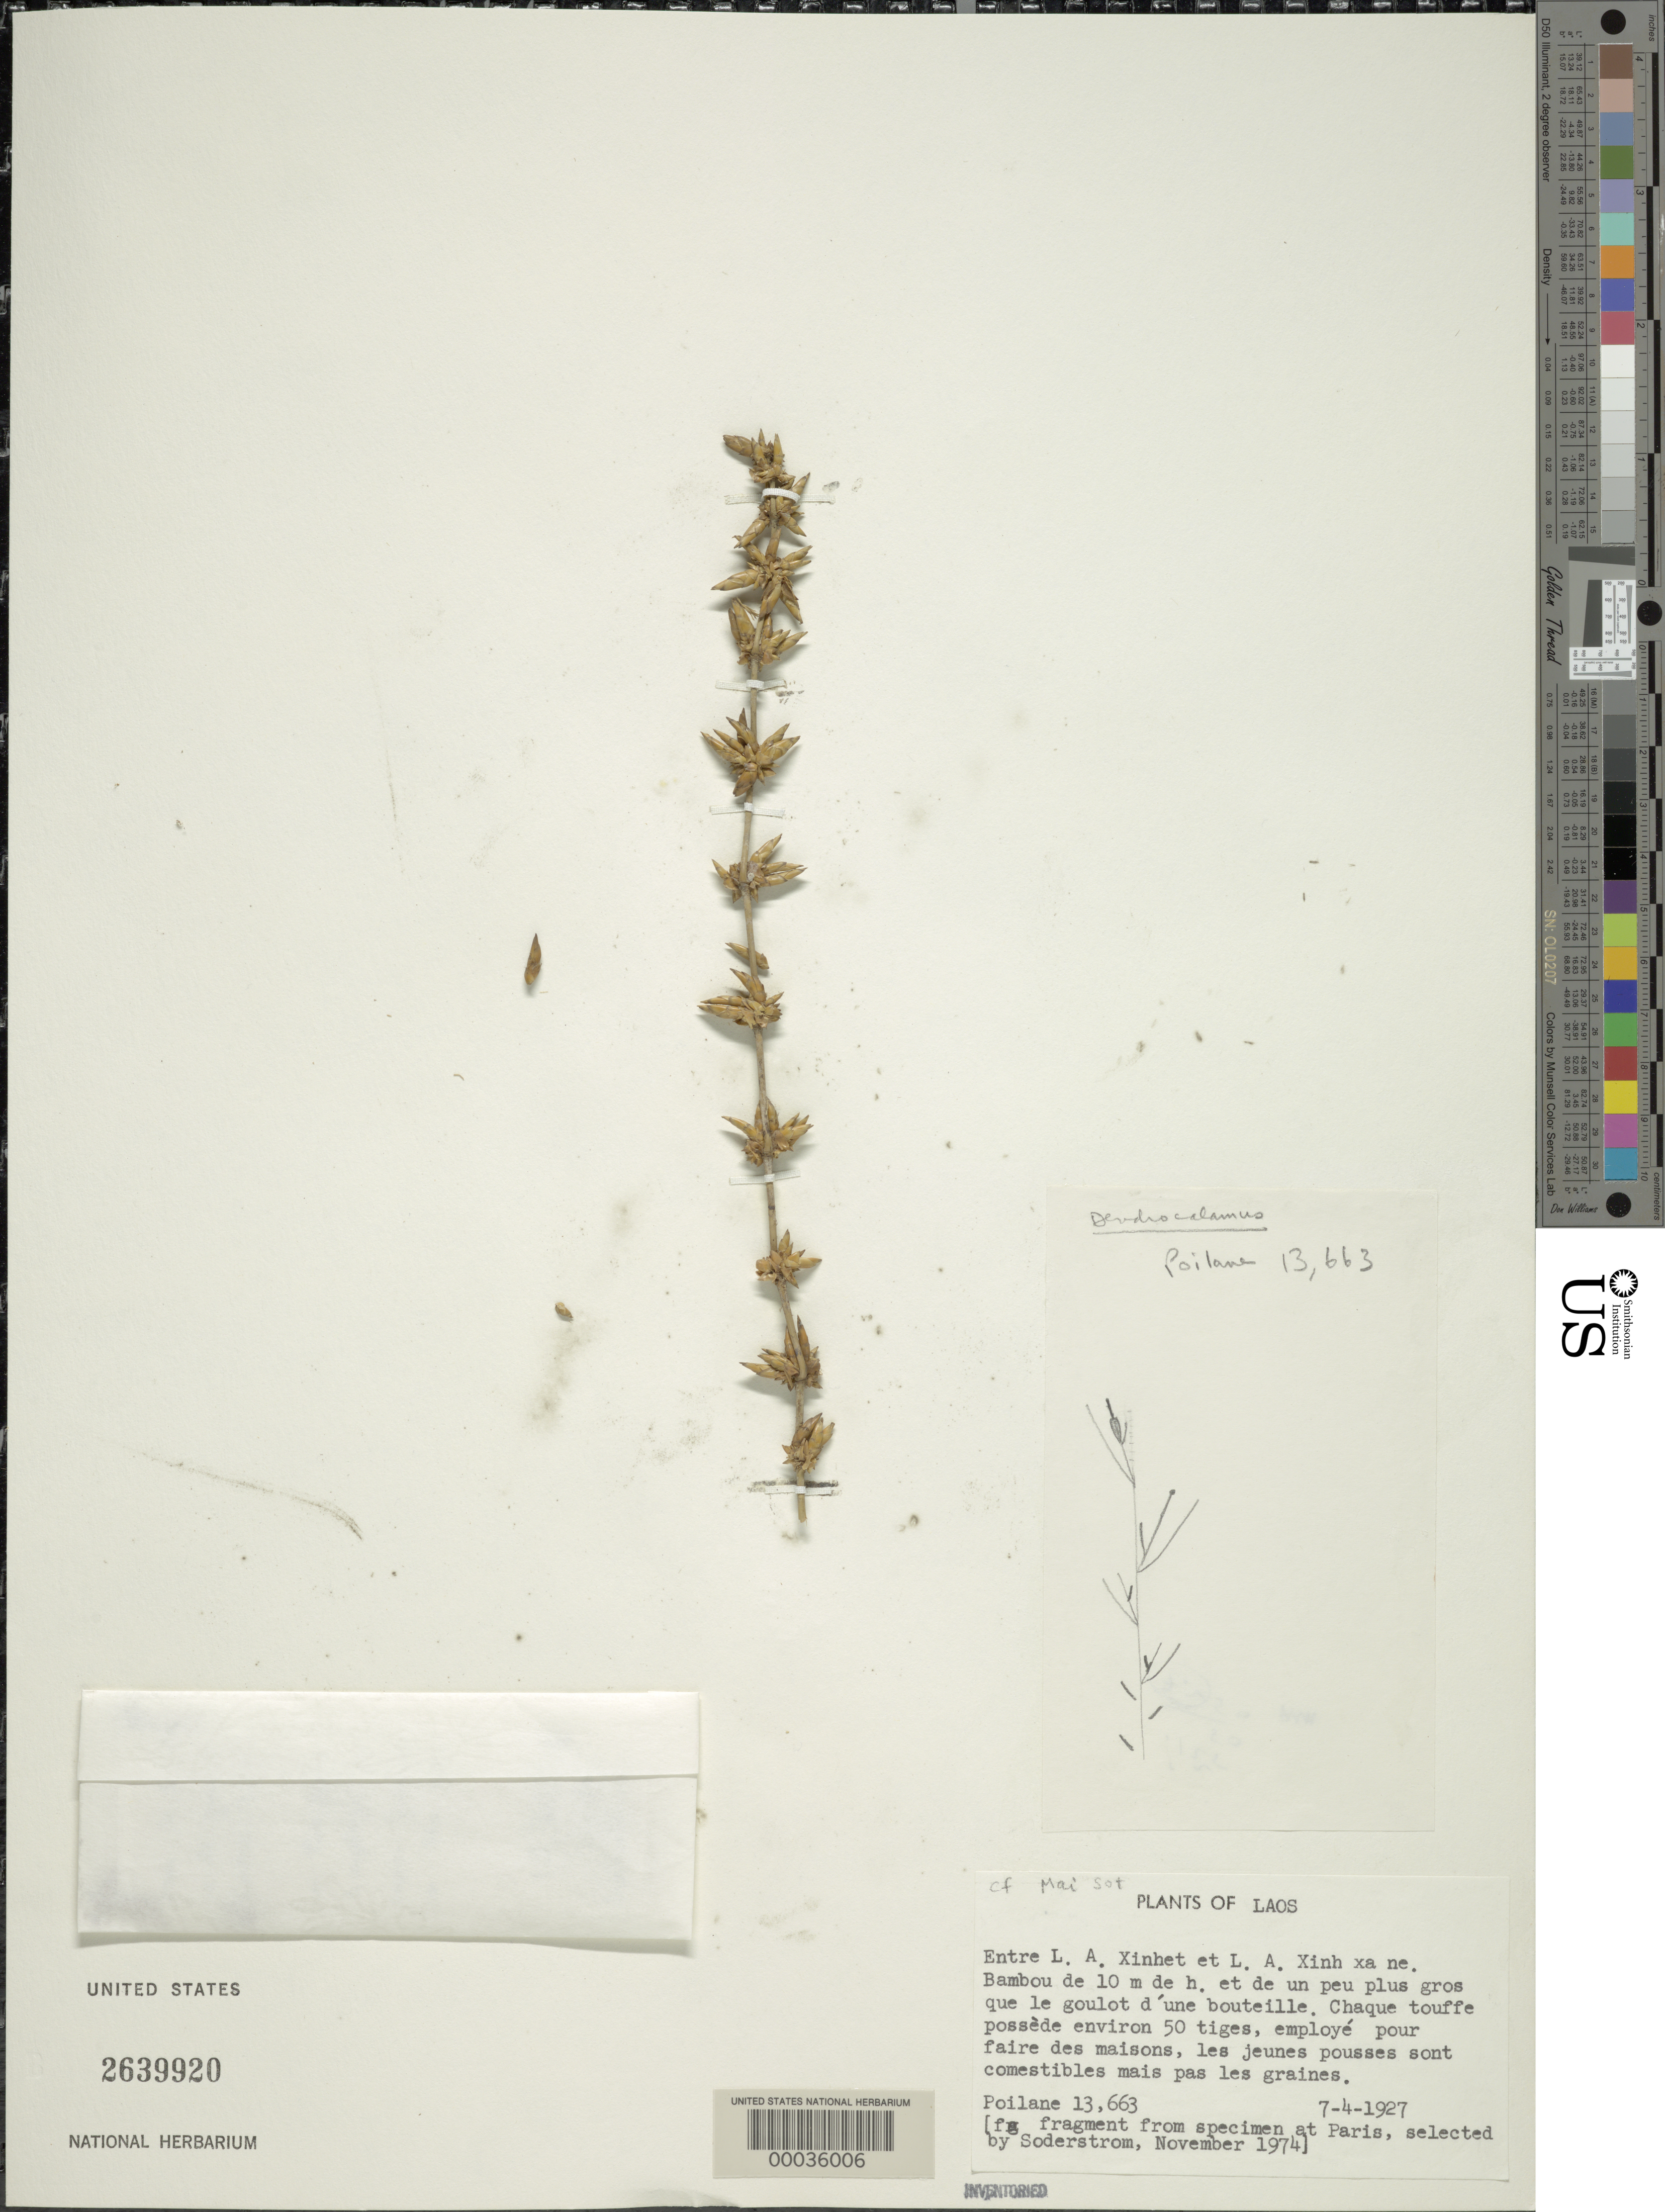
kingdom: Plantae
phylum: Tracheophyta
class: Liliopsida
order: Poales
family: Poaceae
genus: Dendrocalamus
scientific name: Dendrocalamus sp.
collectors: -. Poilane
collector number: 13663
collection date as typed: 04 Jul 1927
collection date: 1927-07-04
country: Laos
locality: Between l. a. xinhet and l. a. xinh xa ne.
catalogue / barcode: US 2639920